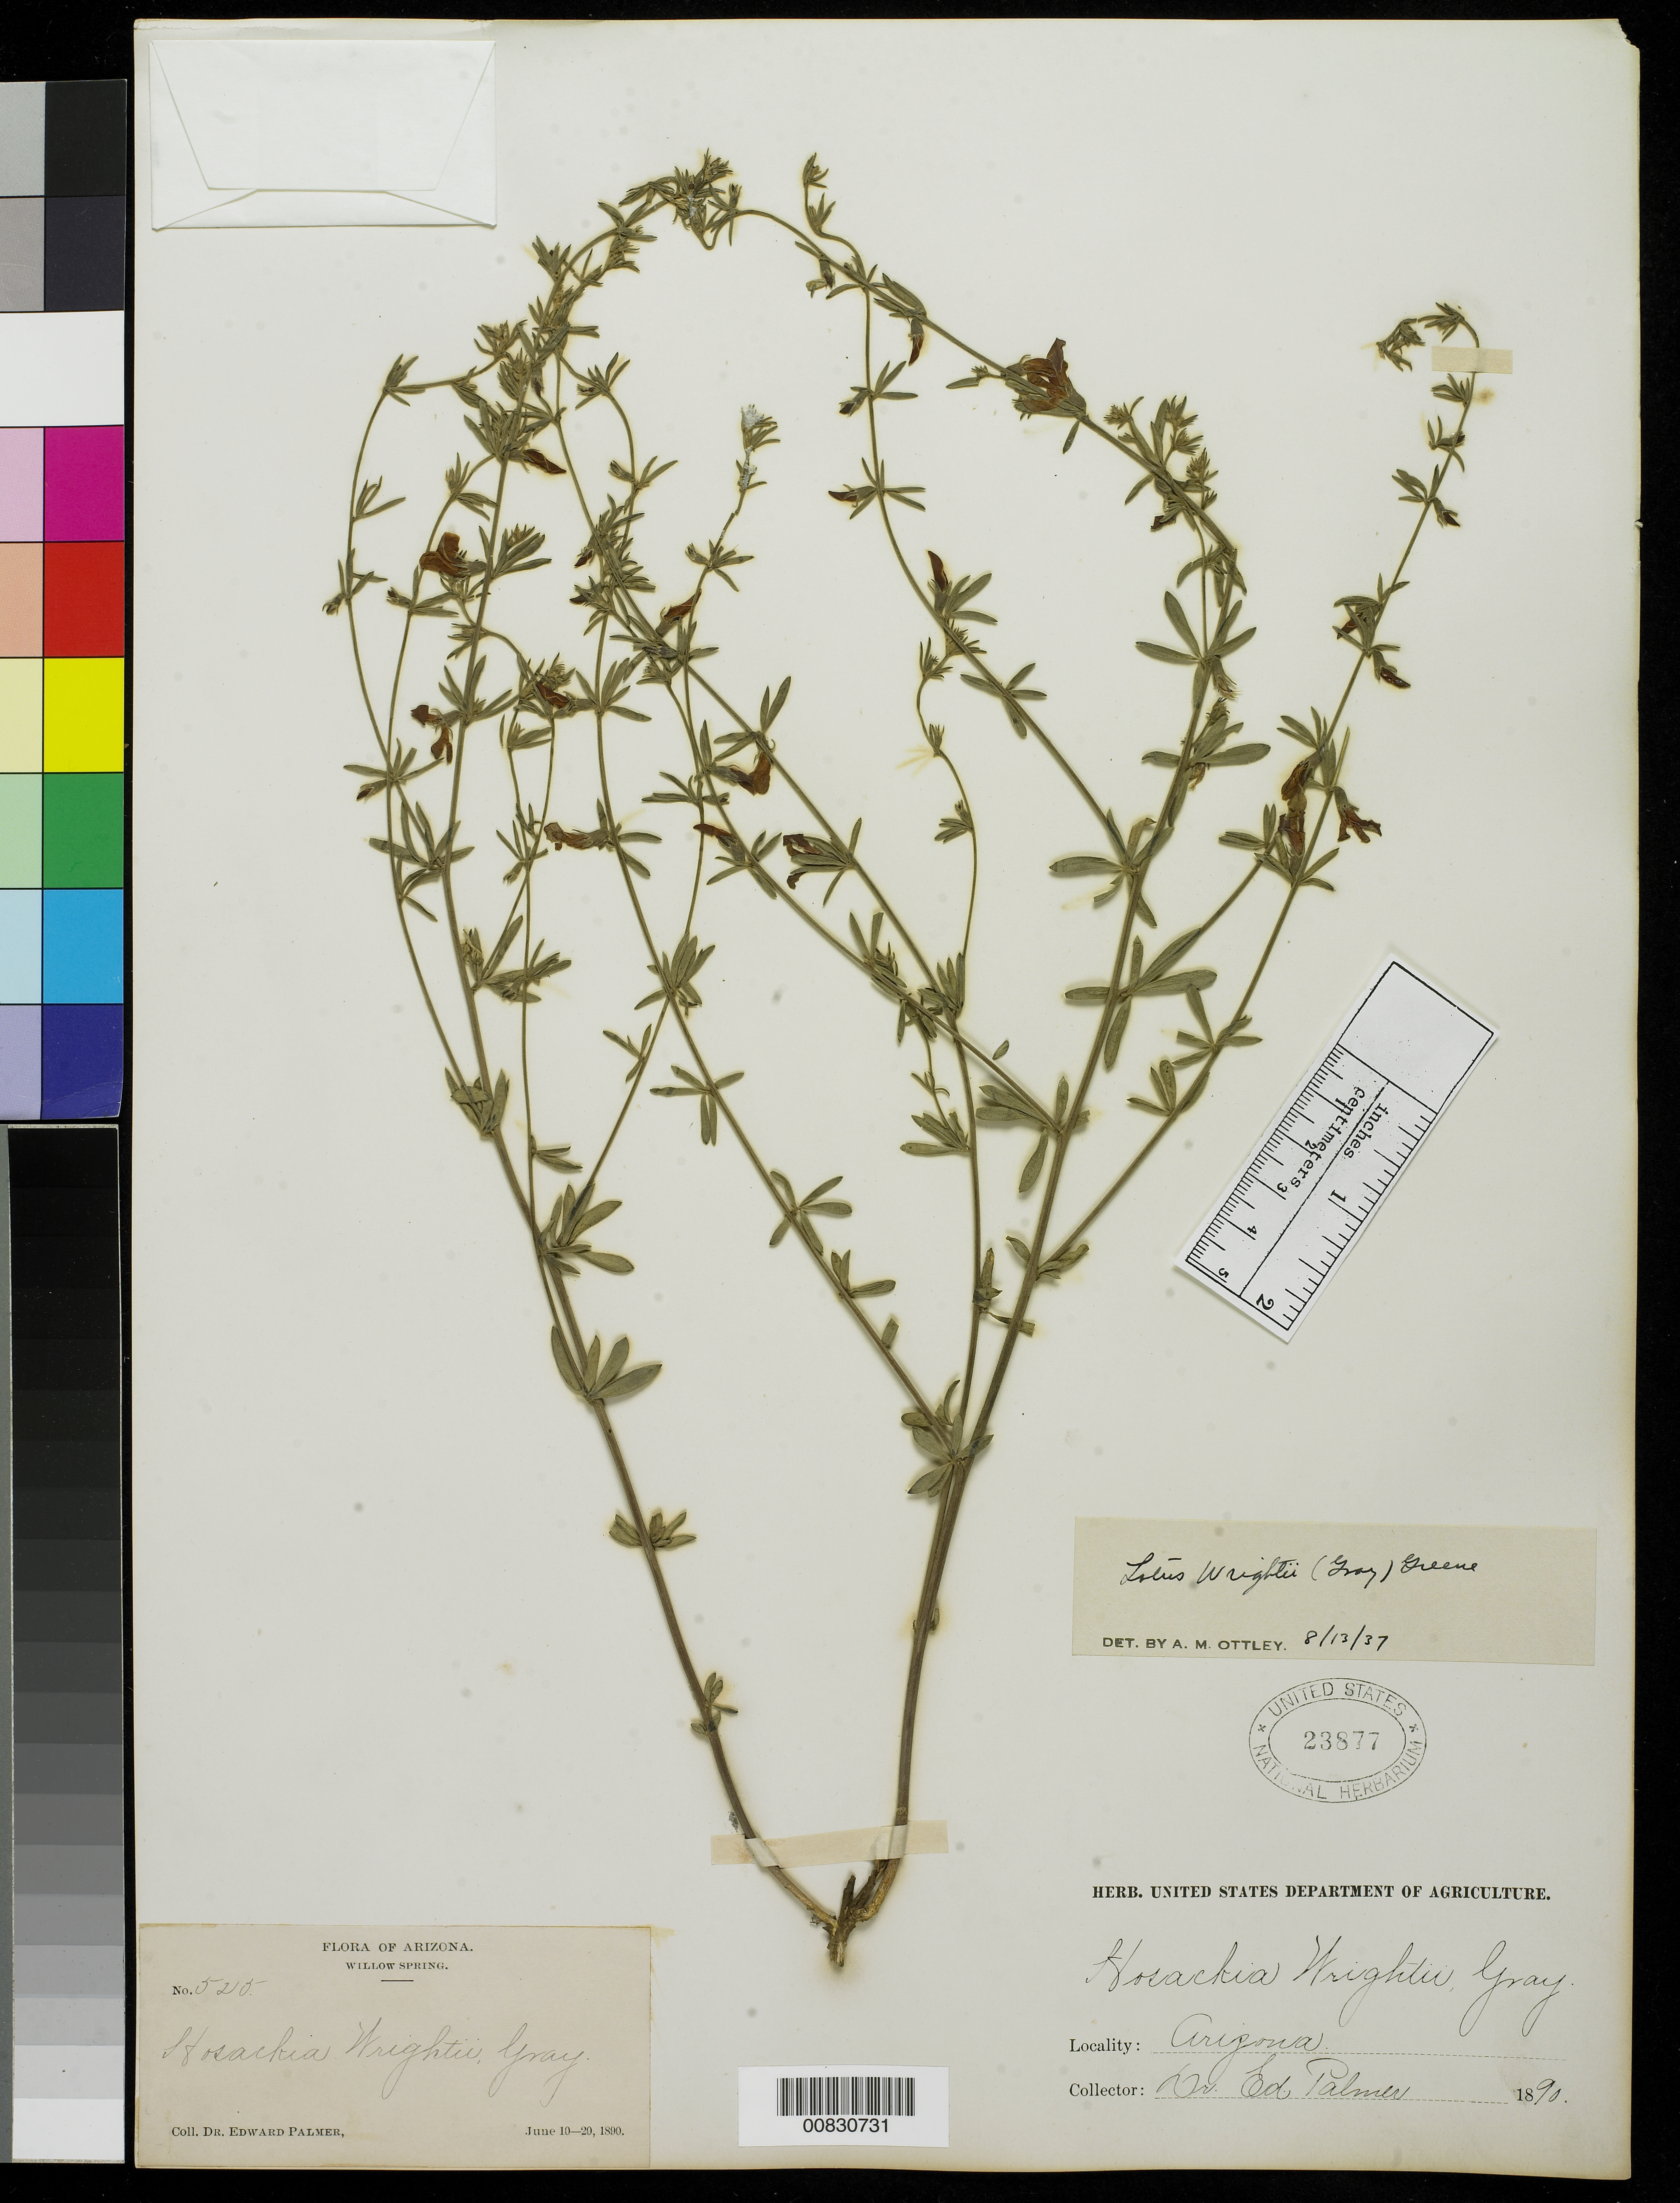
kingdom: Plantae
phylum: Tracheophyta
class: Magnoliopsida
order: Fabales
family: Fabaceae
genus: Ottleya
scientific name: Ottleya wrightii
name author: (A. Gray) D.D. Sokoloff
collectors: E. Palmer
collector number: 525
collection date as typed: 10 Jun 1890 to 20 Jun 1890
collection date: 1890-06-10/1890-06-20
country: United States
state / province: Arizona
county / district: Coconino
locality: Willow Spring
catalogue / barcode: US 23877